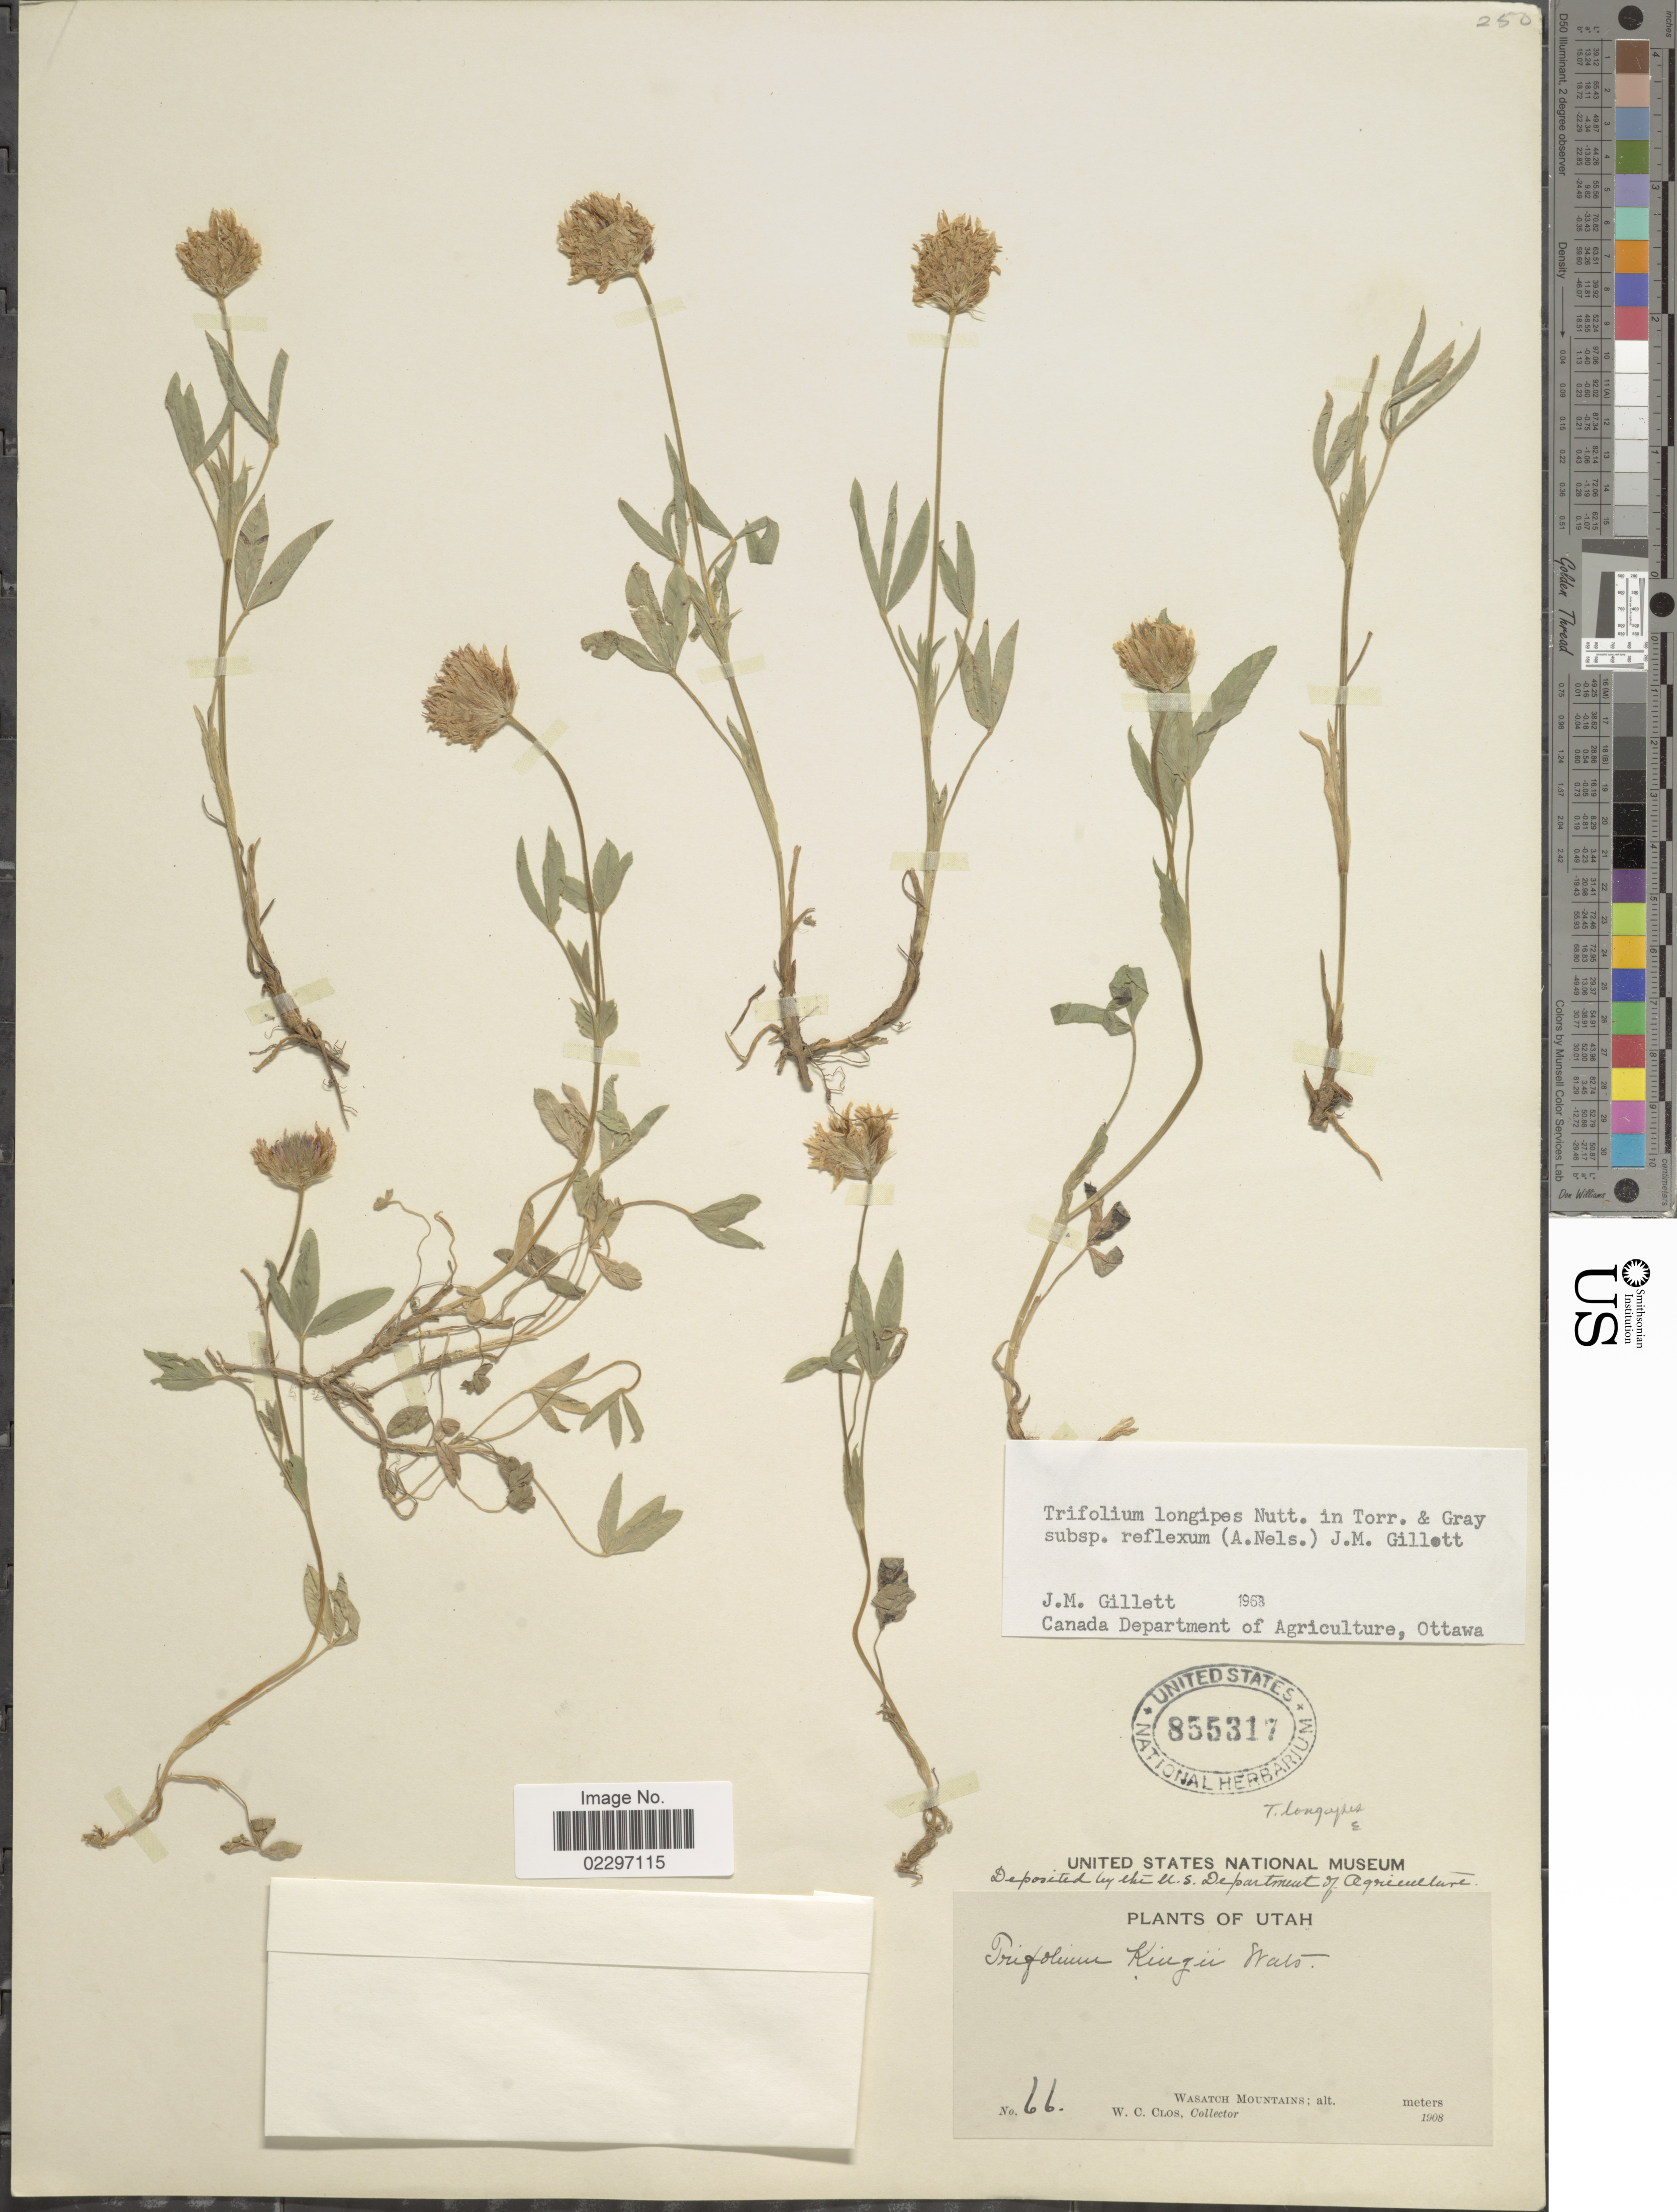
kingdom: Plantae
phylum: Tracheophyta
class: Magnoliopsida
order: Fabales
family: Fabaceae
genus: Trifolium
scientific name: Trifolium longipes subsp. reflexum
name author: (A. Nelson) J.M. Gillet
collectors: W. C. Clos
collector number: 66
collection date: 1908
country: United States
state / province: Utah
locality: Wastch Mountains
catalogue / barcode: US 855317